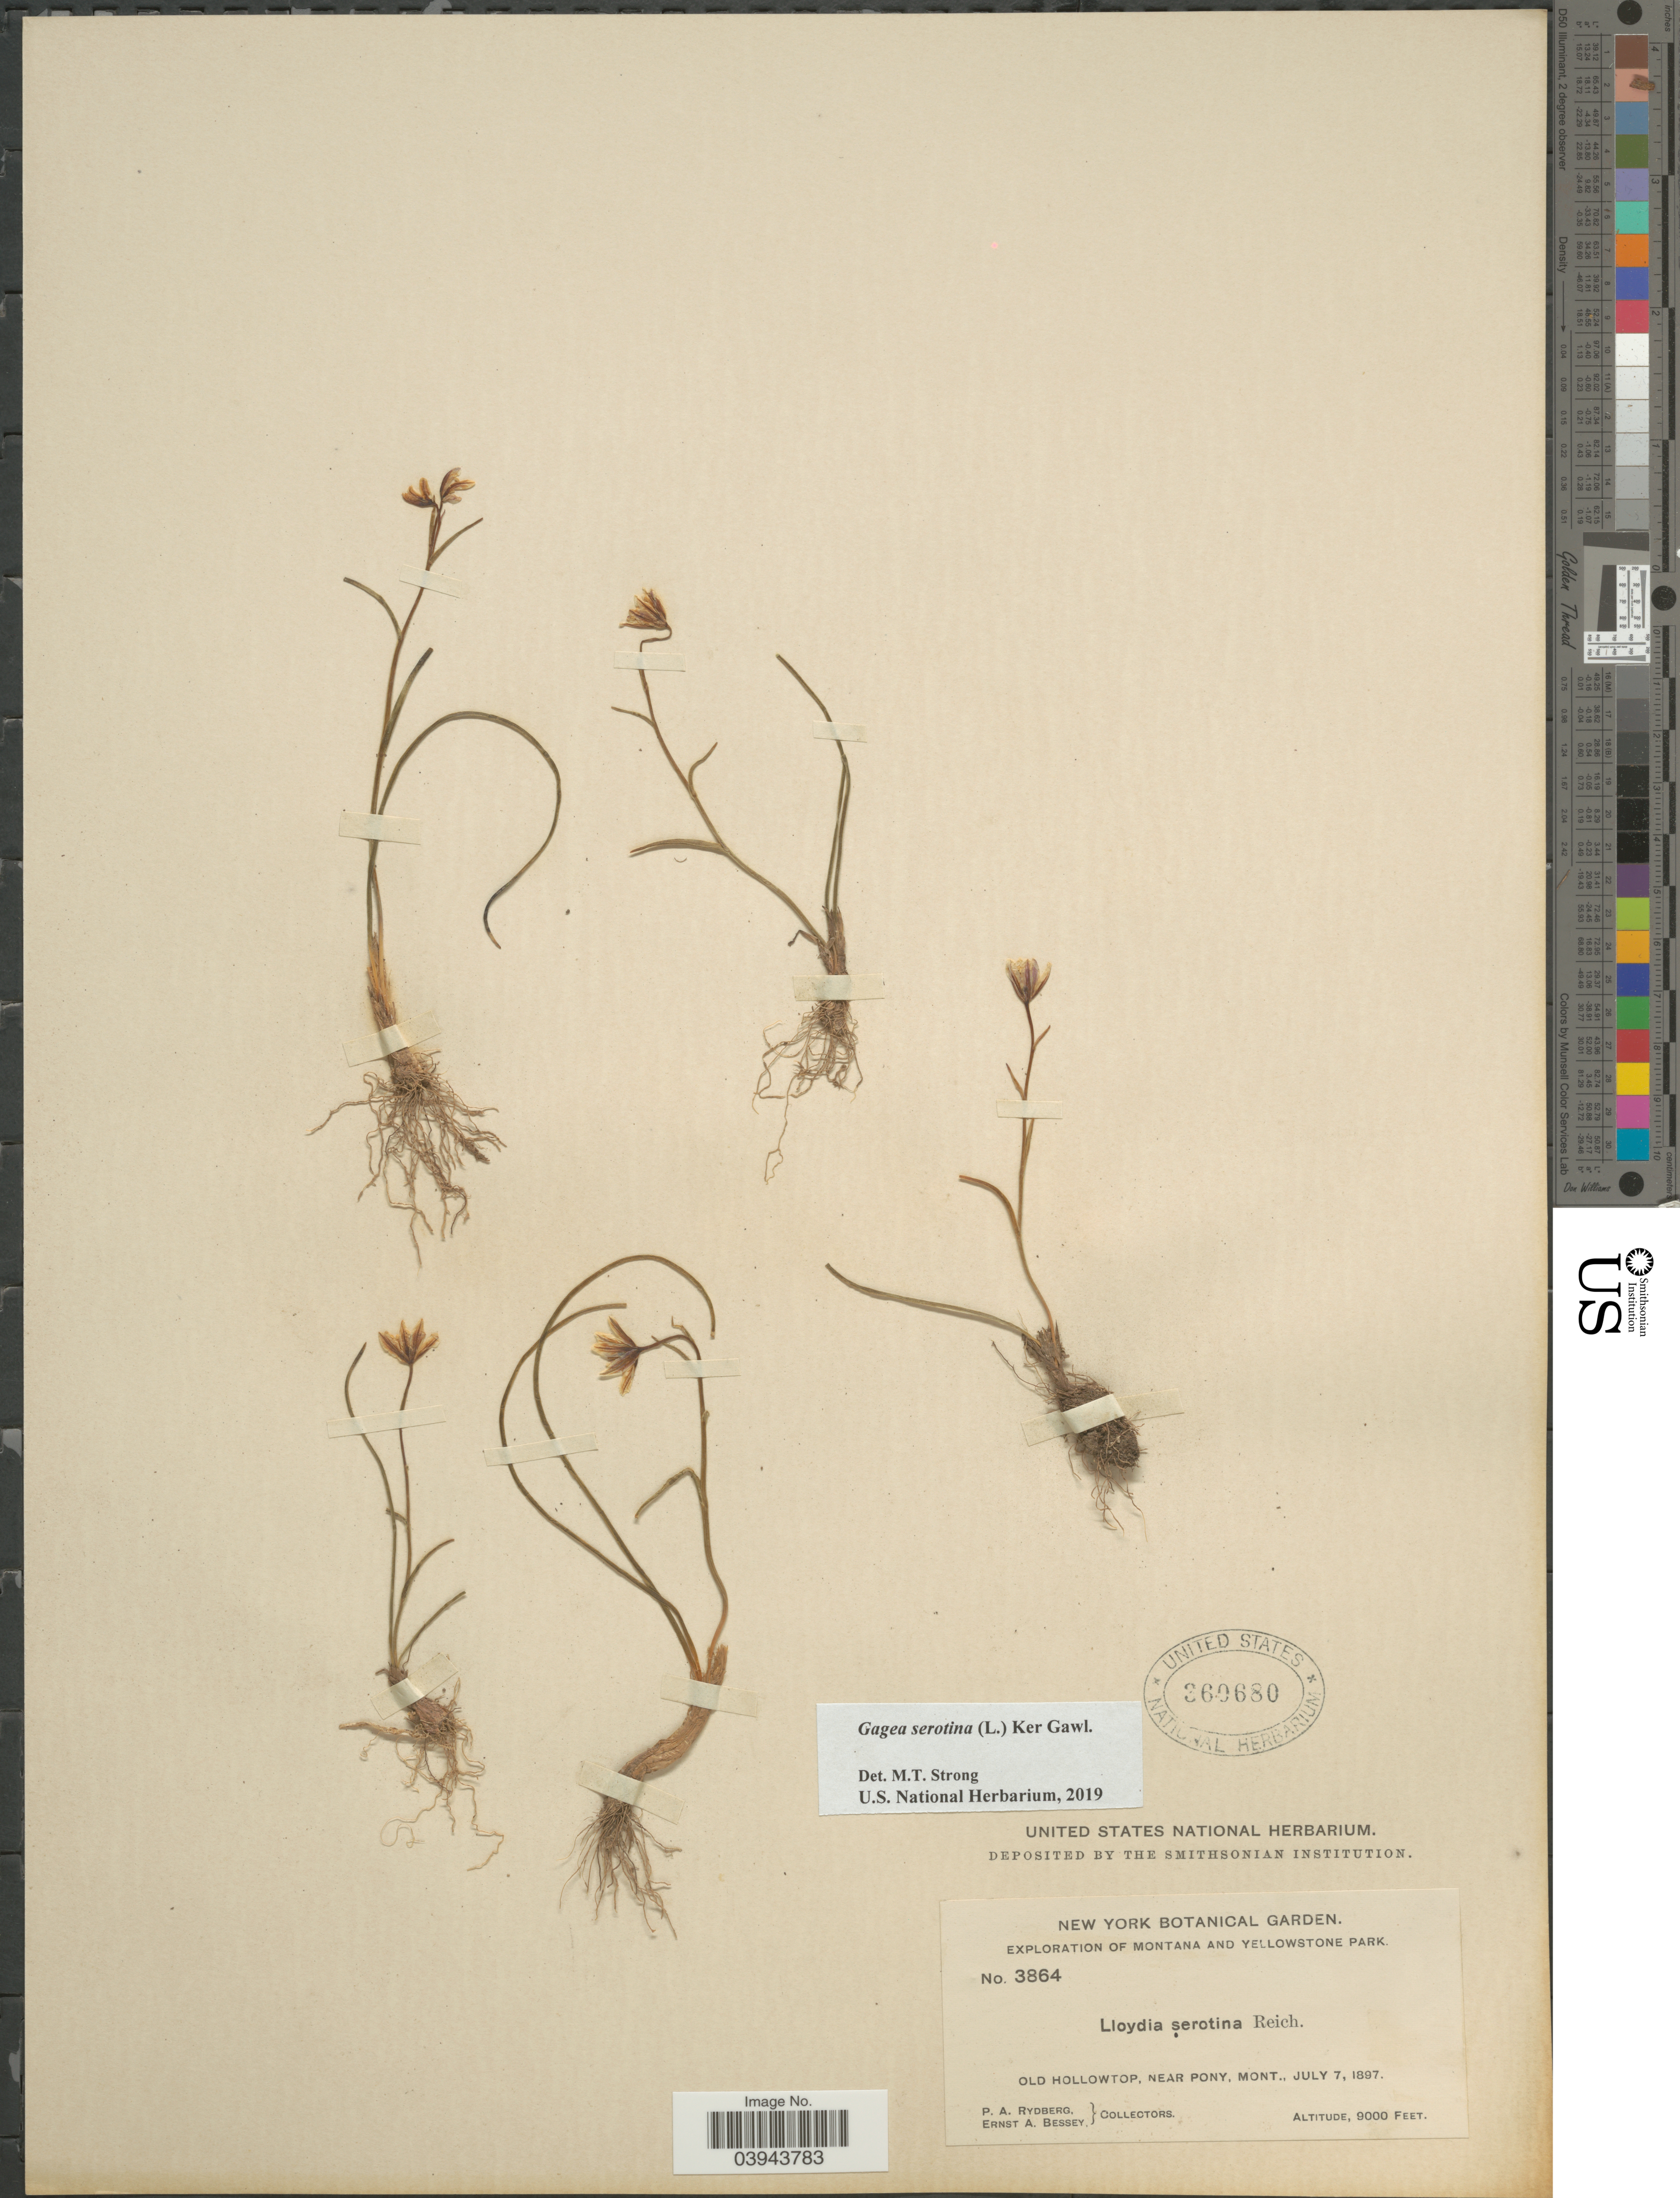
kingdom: Plantae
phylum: Tracheophyta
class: Liliopsida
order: Liliales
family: Liliaceae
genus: Lloydia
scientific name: Lloydia serotina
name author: (L.) Salisb. ex Rchb.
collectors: P. A. Rydberg & E. A. Bessey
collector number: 3864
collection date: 1897-07-07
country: United States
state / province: Montana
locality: Yellowstone Park. Old Hollowtop, Near Pony,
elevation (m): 2743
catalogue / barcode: US 360680